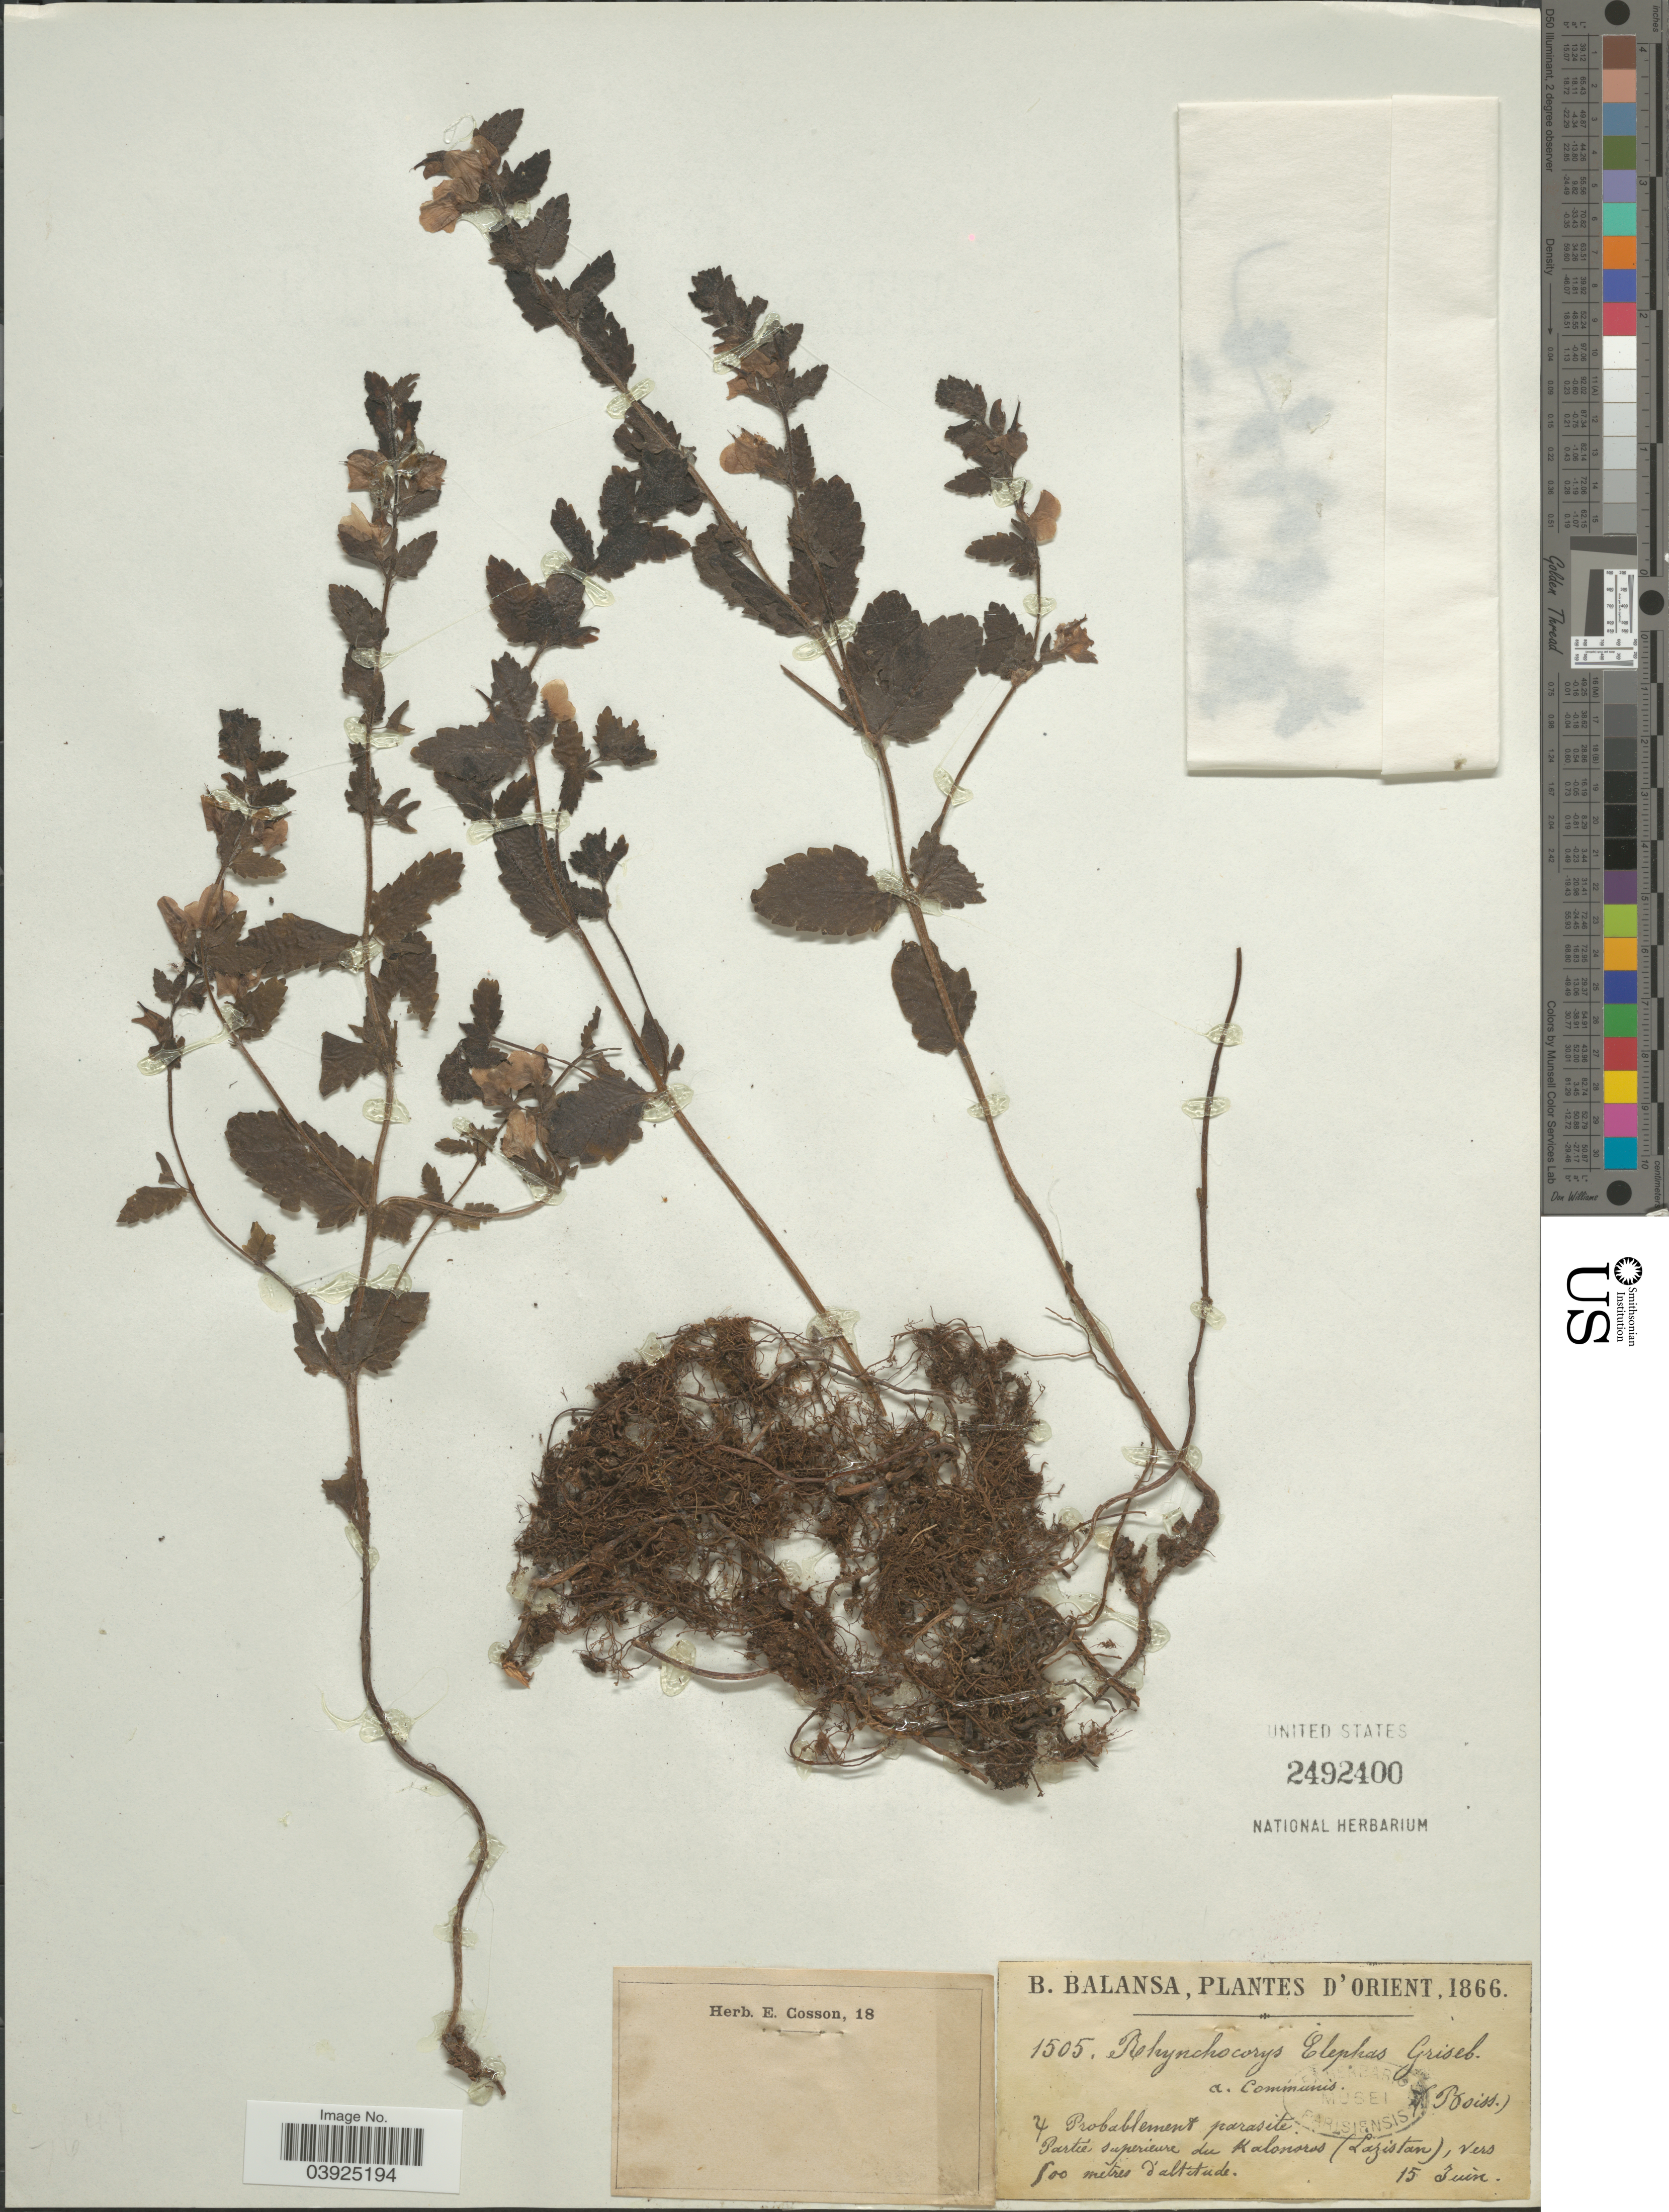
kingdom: Plantae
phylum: Tracheophyta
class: Magnoliopsida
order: Lamiales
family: Orobanchaceae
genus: Rhynchocorys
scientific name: Rhynchocorys elephas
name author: (L.) Griseb.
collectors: B. Balansa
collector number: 1505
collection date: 1866-06-15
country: Turkey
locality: D'Orient. Partie superieure du Kalonoros (Lazistan).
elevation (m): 500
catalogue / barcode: US 2492400